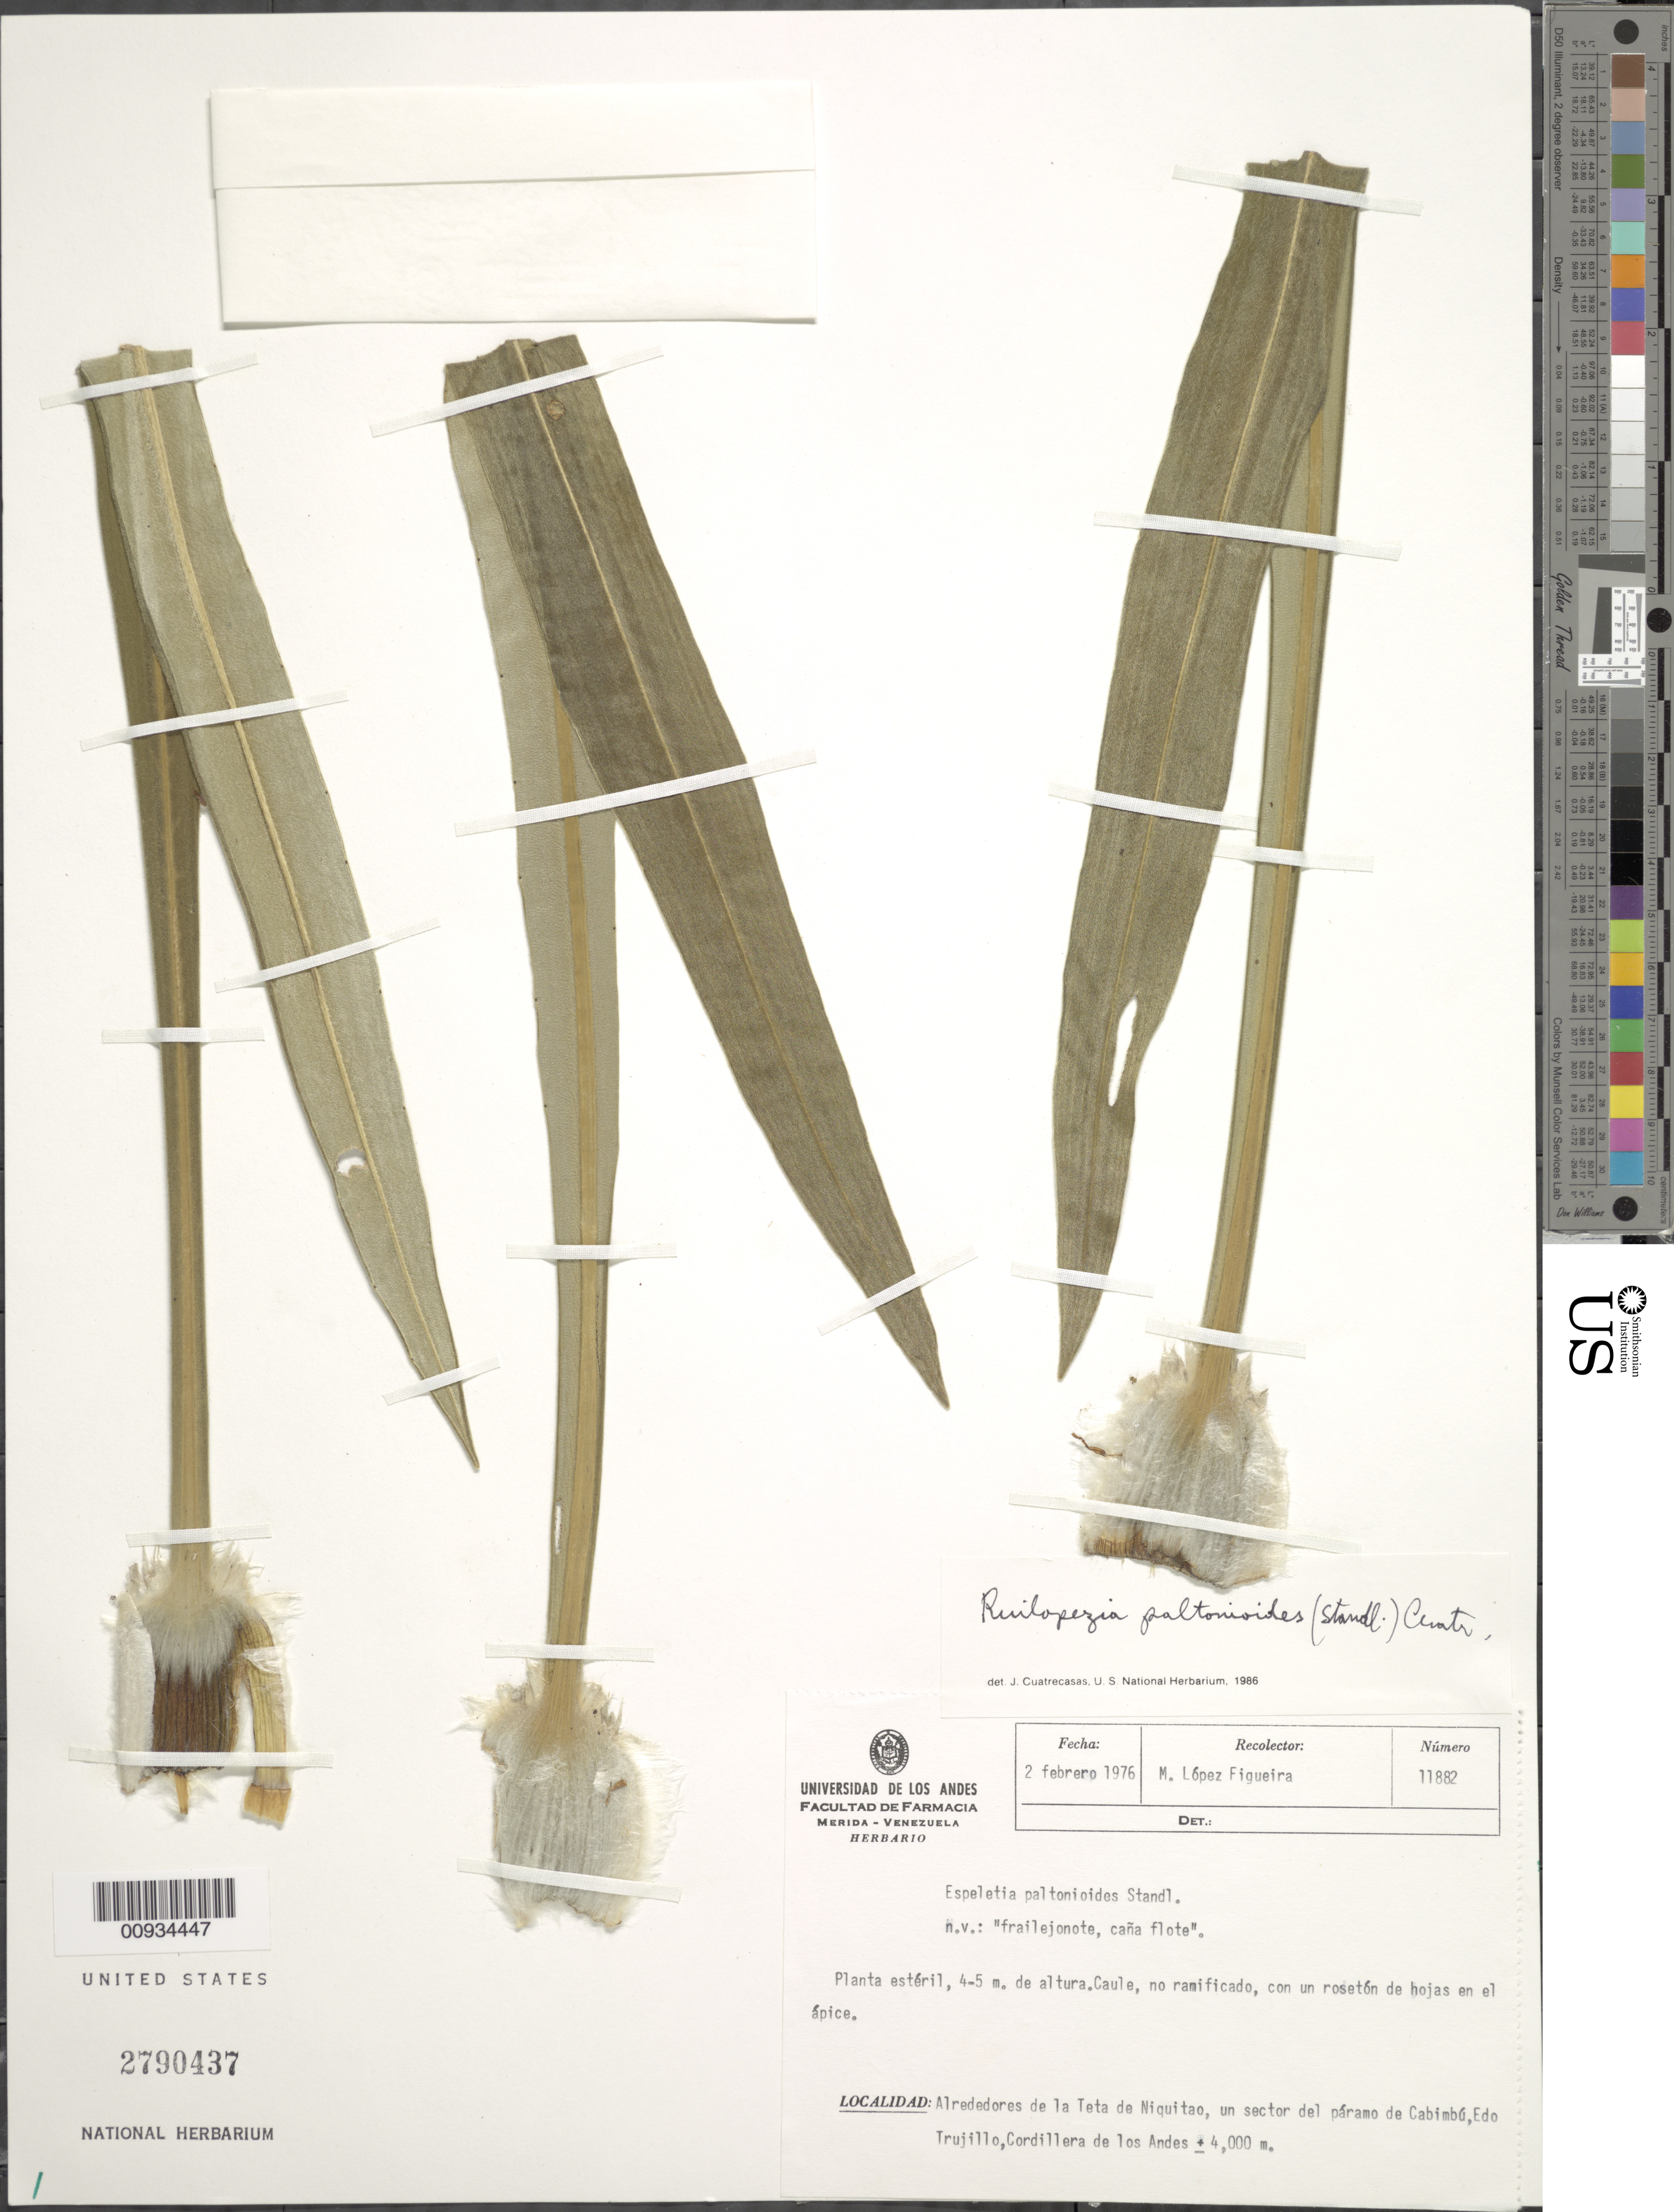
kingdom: Plantae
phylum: Tracheophyta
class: Magnoliopsida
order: Asterales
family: Asteraceae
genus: Ruilopezia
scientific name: Ruilopezia paltonioides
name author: (Standl.) Cuatrec.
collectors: M. López Figueiras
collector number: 11882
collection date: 1976-02-02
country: Venezuela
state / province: Trujillo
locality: Alrededores de la Teta de Niguitao, un sector del paramo de Cabimbu, Cordillera de los Andes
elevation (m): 4000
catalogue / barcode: US 2790437